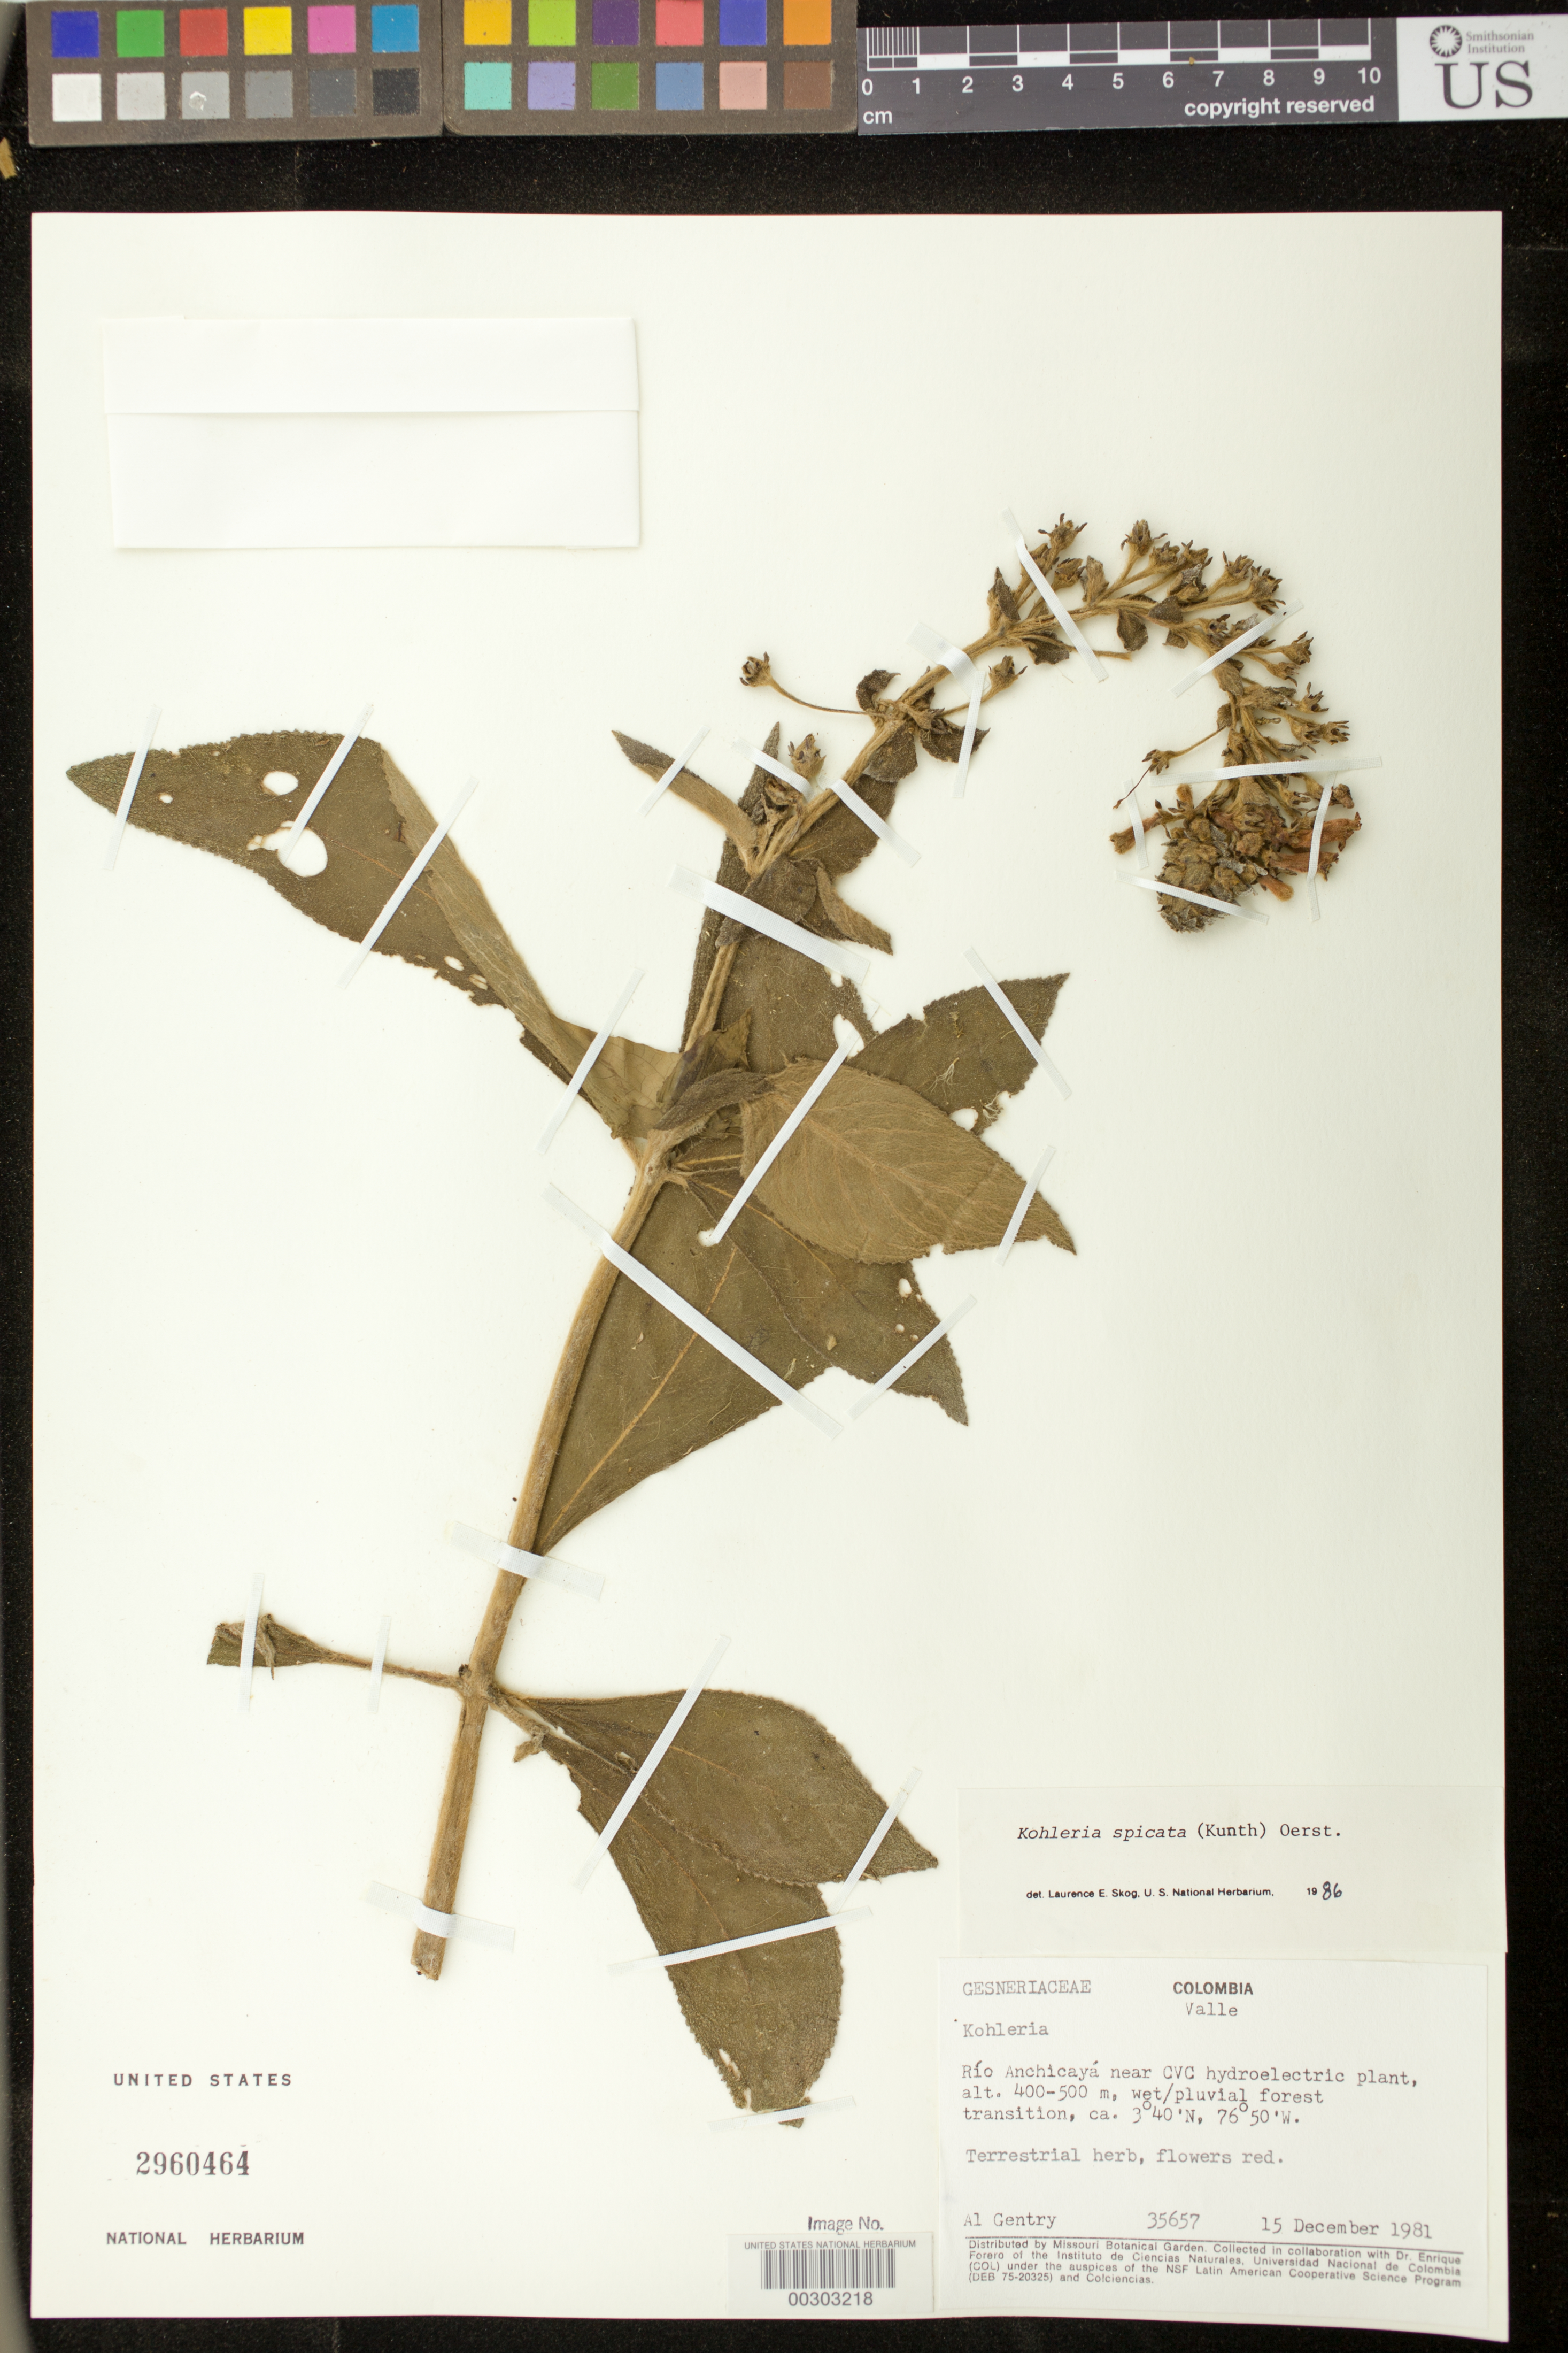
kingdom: Plantae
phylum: Tracheophyta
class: Magnoliopsida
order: Lamiales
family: Gesneriaceae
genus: Kohleria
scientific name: Kohleria spicata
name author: (Kunth) Oerst.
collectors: A. H. Gentry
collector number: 35657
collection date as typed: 15 Dec 1981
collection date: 1981-12-15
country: Colombia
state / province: Valle del Cauca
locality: Rio Anchicaya near CVC Hydroelectric Plant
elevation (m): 400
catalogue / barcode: US 2960464